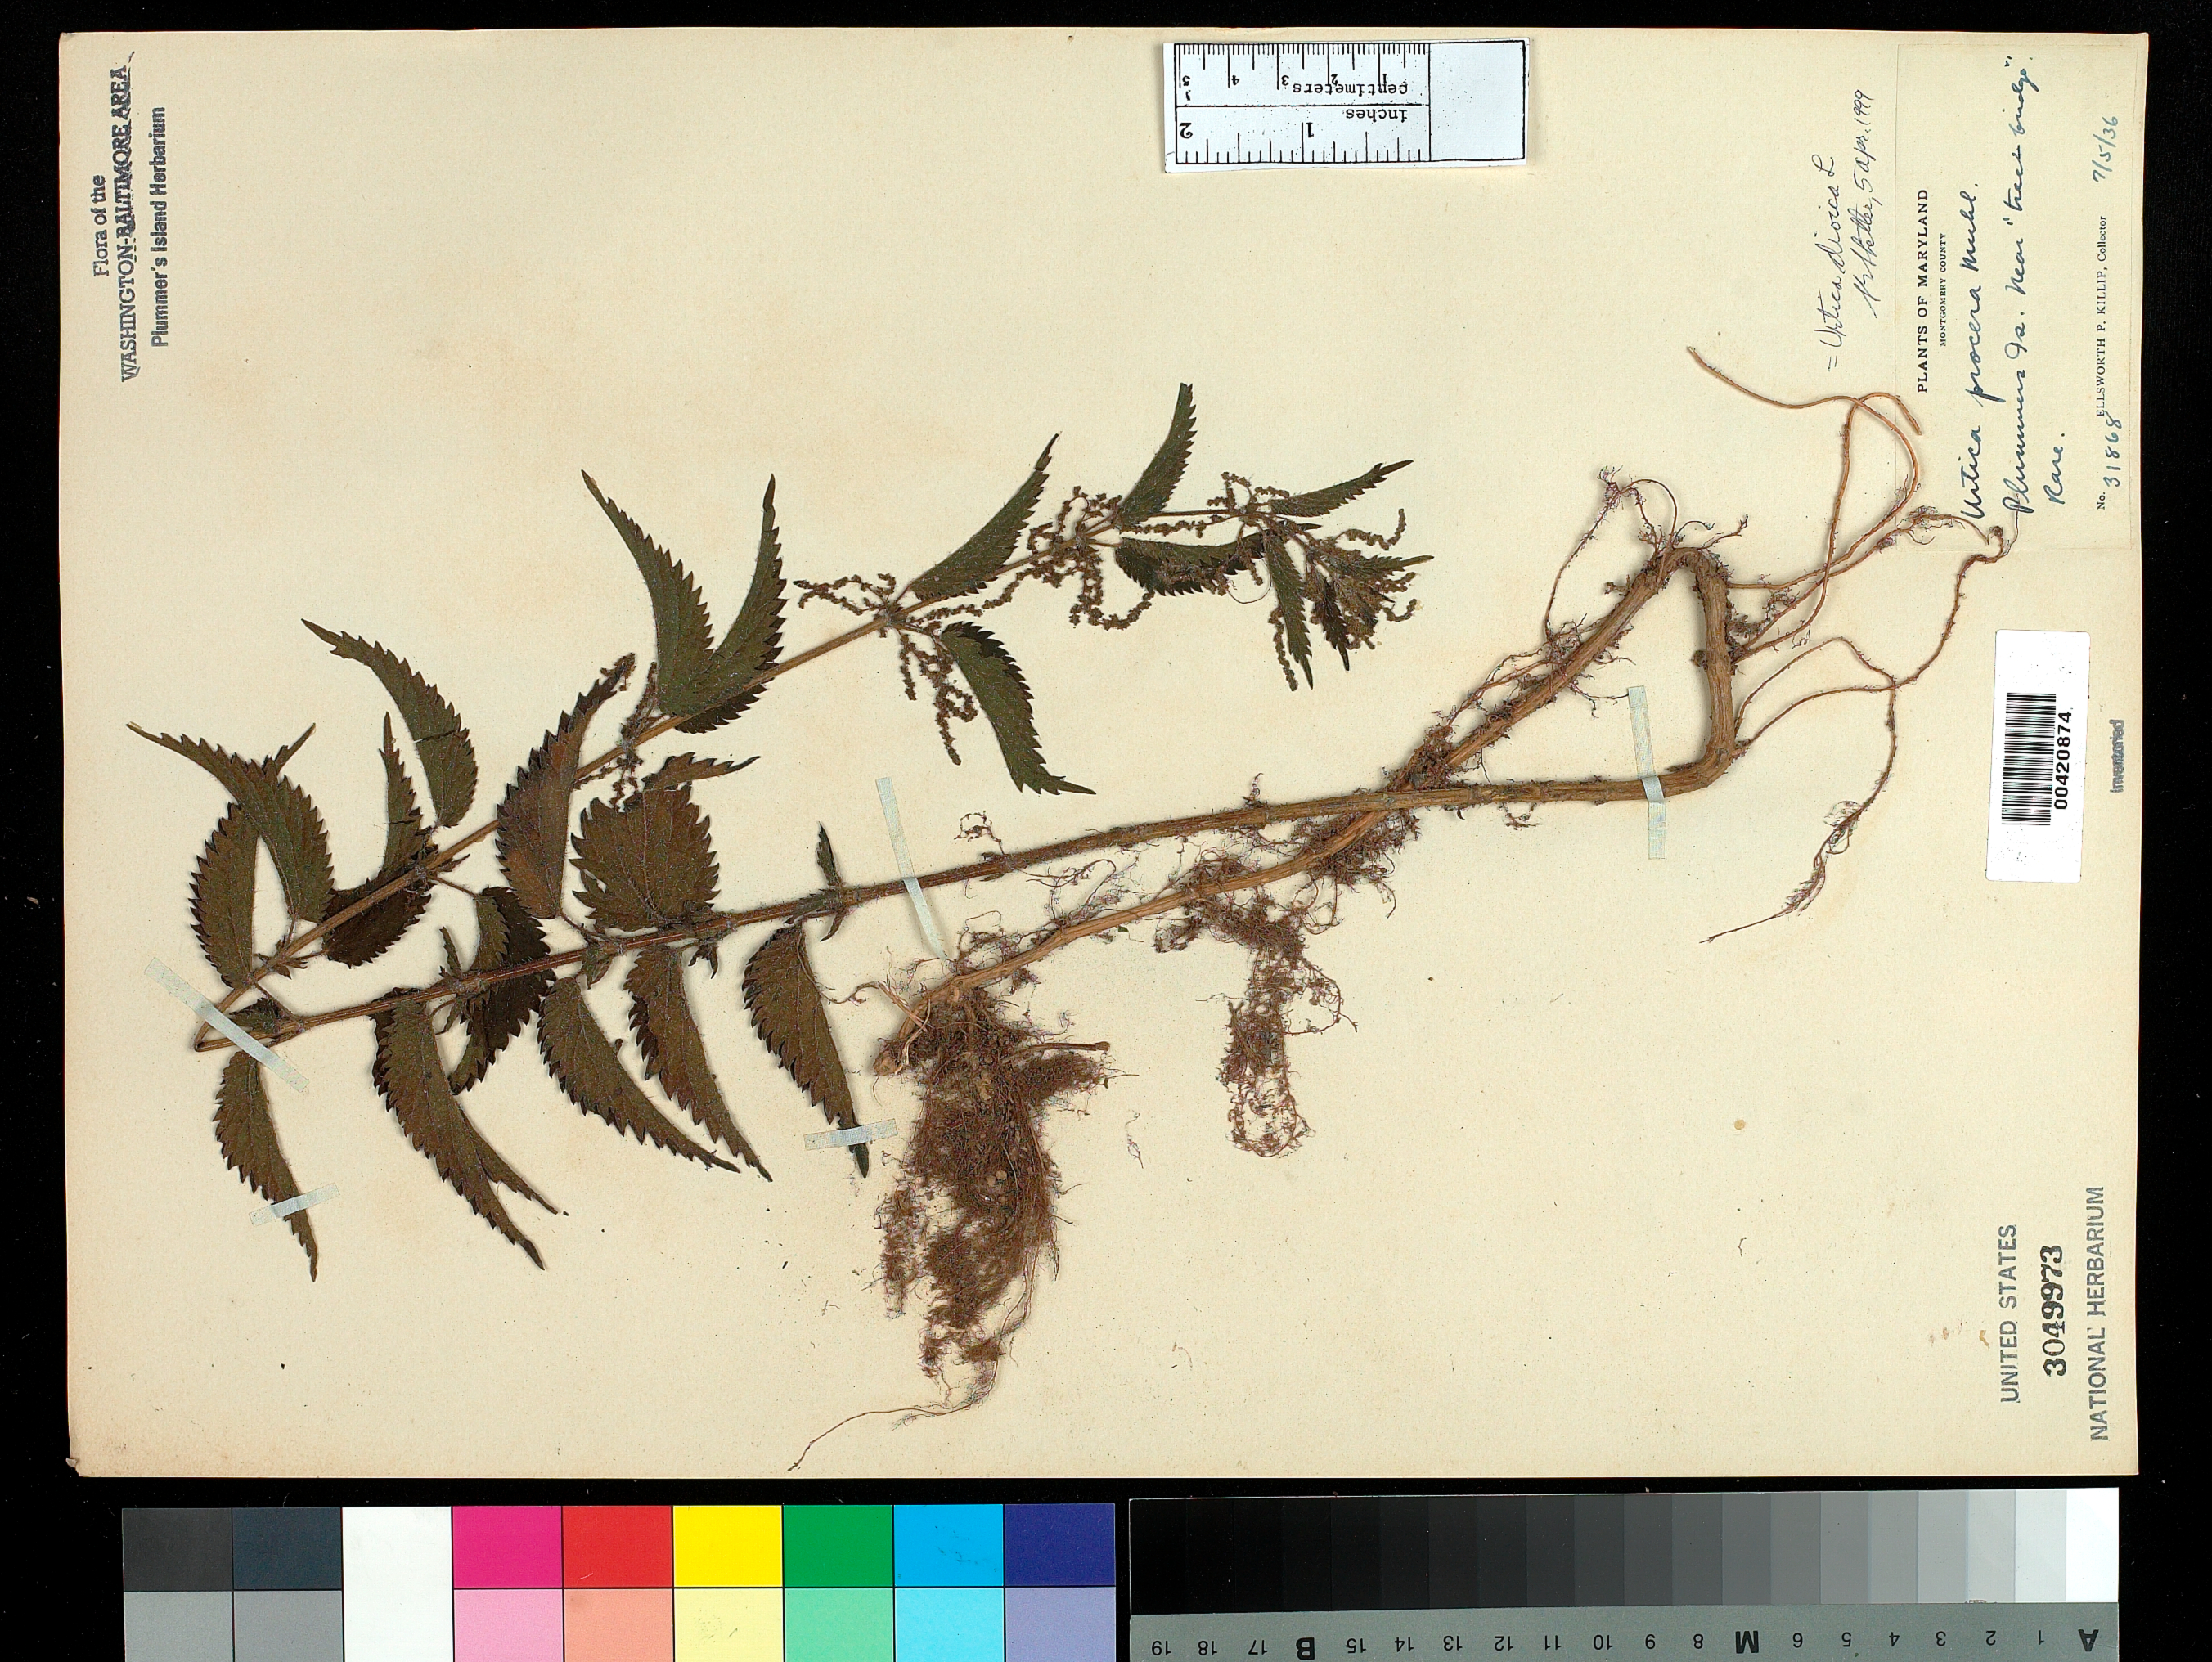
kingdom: Plantae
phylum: Tracheophyta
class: Magnoliopsida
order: Rosales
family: Urticaceae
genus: Urtica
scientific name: Urtica dioica subsp. gracilis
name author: L.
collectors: E. P. Killip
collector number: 31868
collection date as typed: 05 Jul 1936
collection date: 1936-07-05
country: United States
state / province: Maryland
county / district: Montgomery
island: Plummers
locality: Plummer's Island; near "Tree Bridge" C. & O. Canal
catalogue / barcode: US 3049973